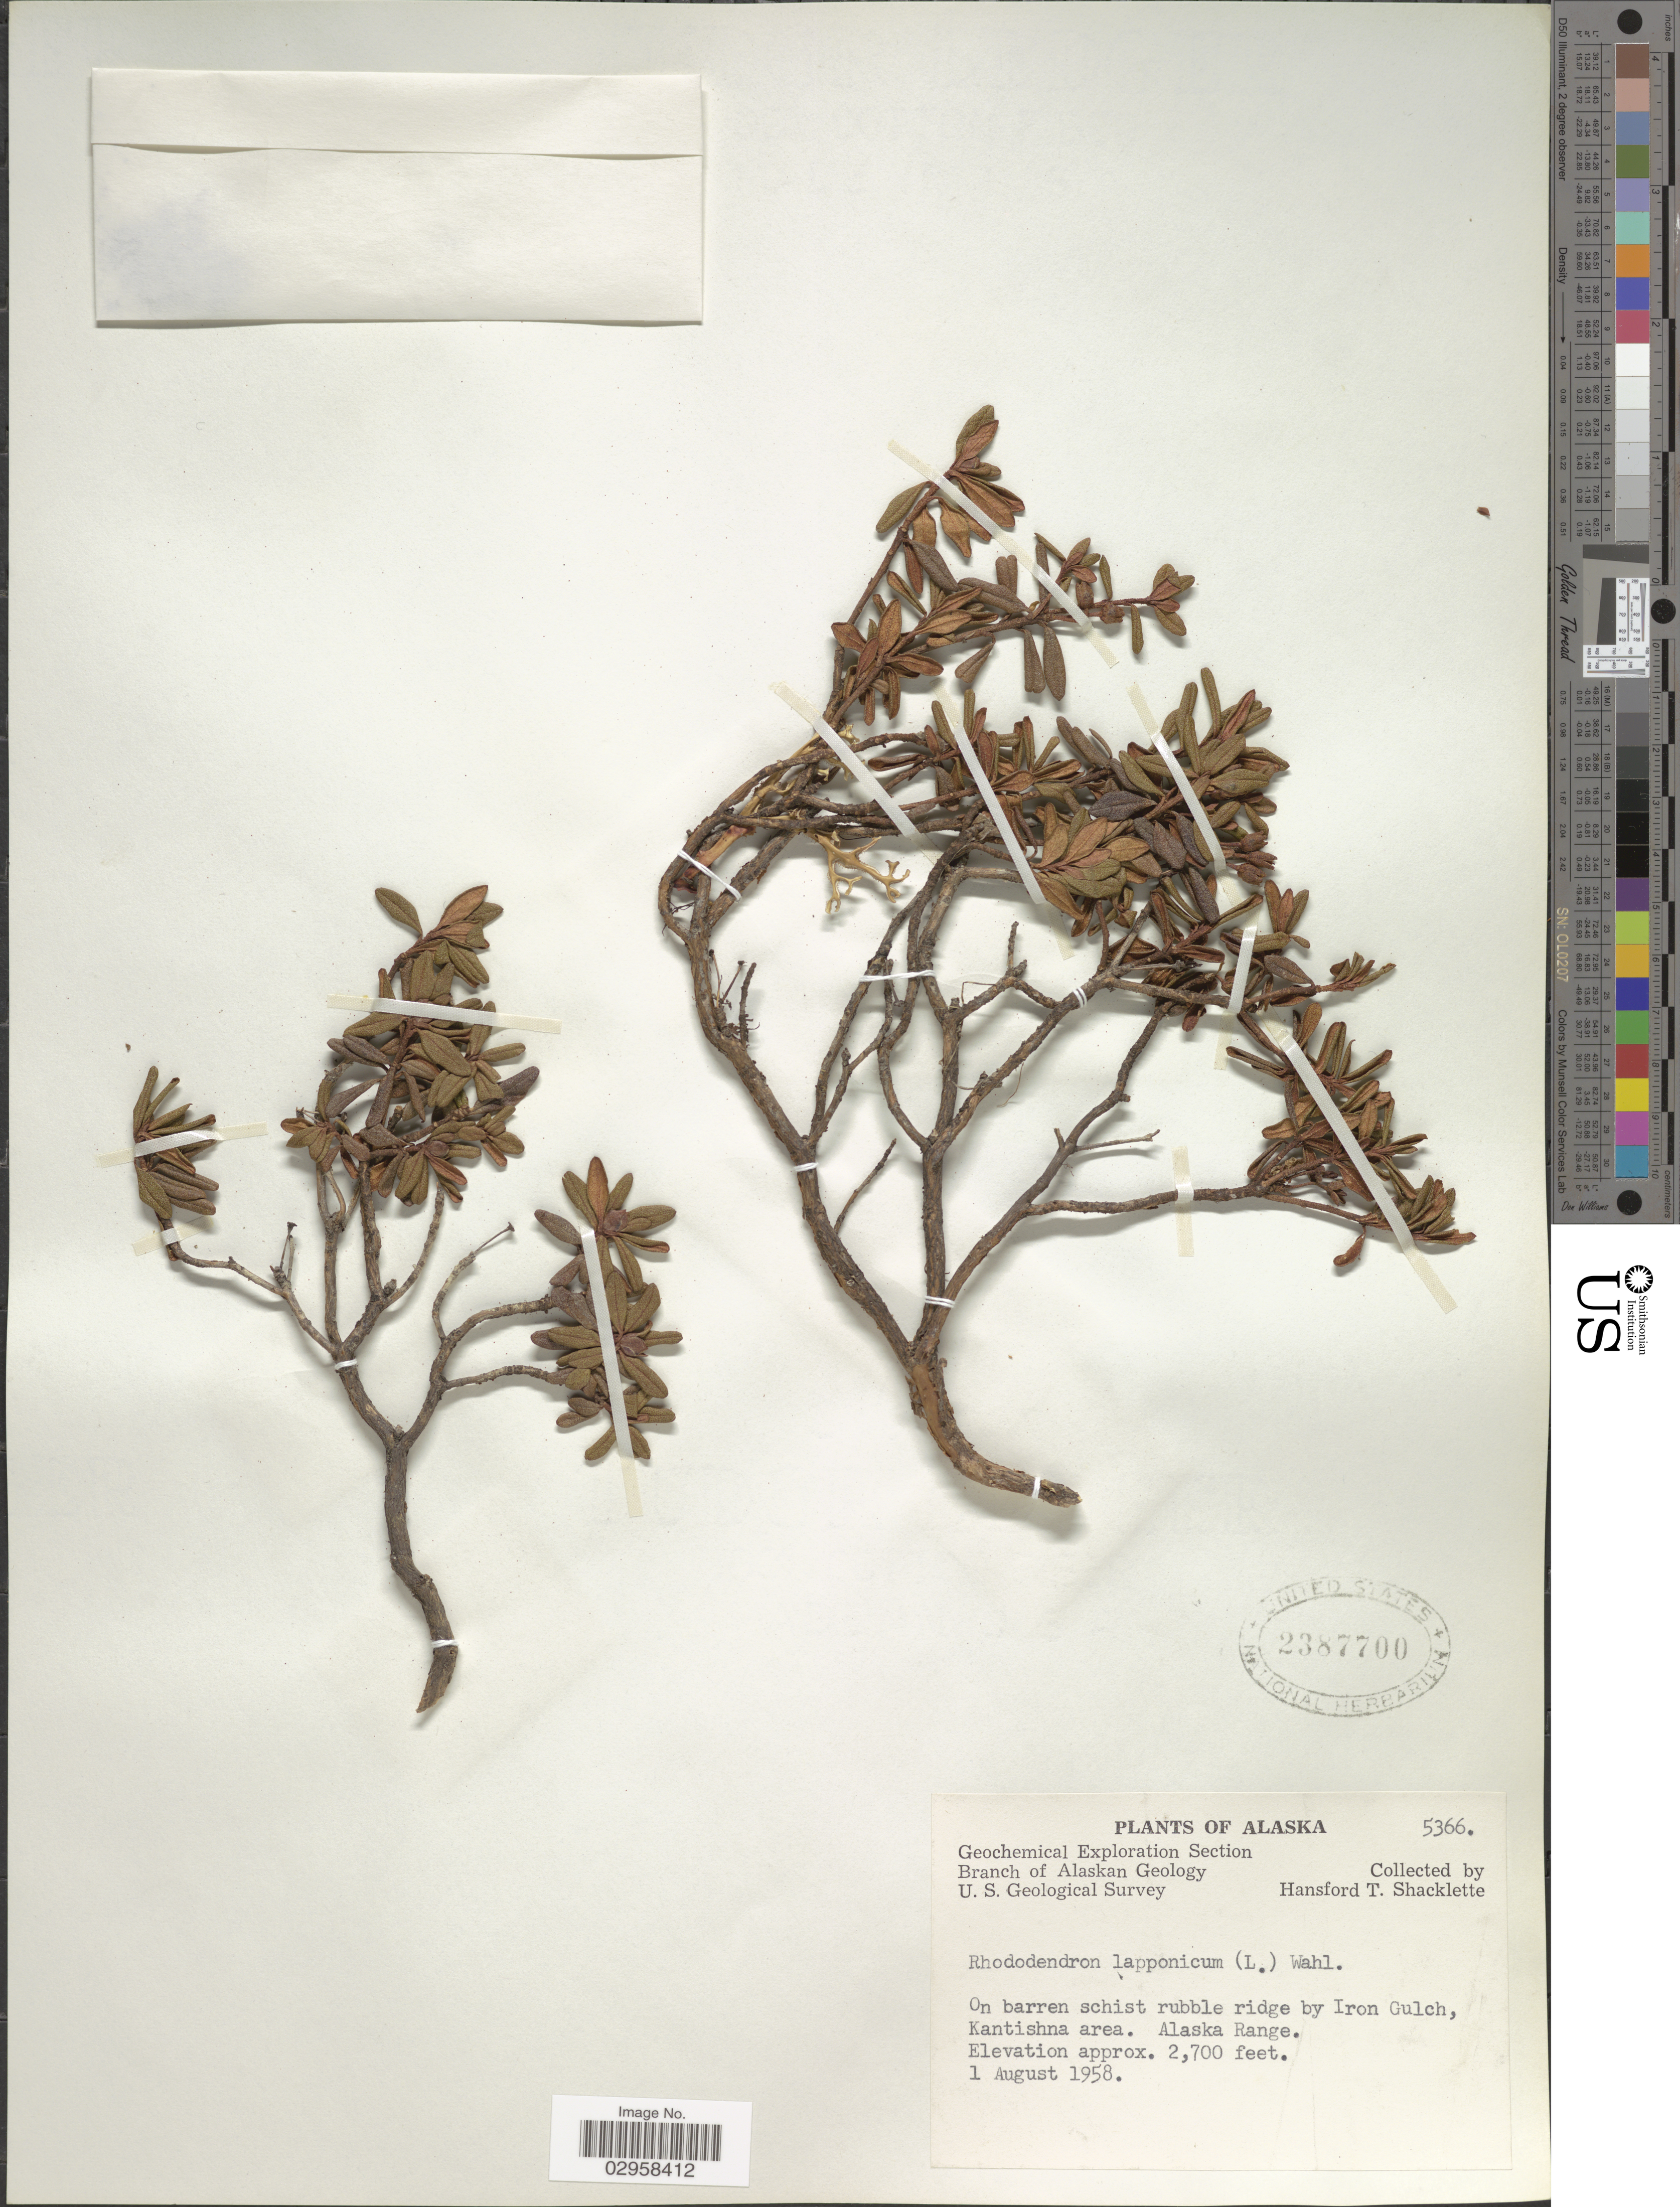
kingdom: Plantae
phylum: Tracheophyta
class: Magnoliopsida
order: Ericales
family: Ericaceae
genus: Rhododendron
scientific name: Rhododendron lapponicum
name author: (L.) Wahlenb.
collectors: H. Shacklette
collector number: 5366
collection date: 1958-08-01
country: United States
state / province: Alaska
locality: On barren schist rubble ridge by Iron Gulch, Kantishna area. Alaska Range.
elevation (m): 823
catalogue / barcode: US 2387700